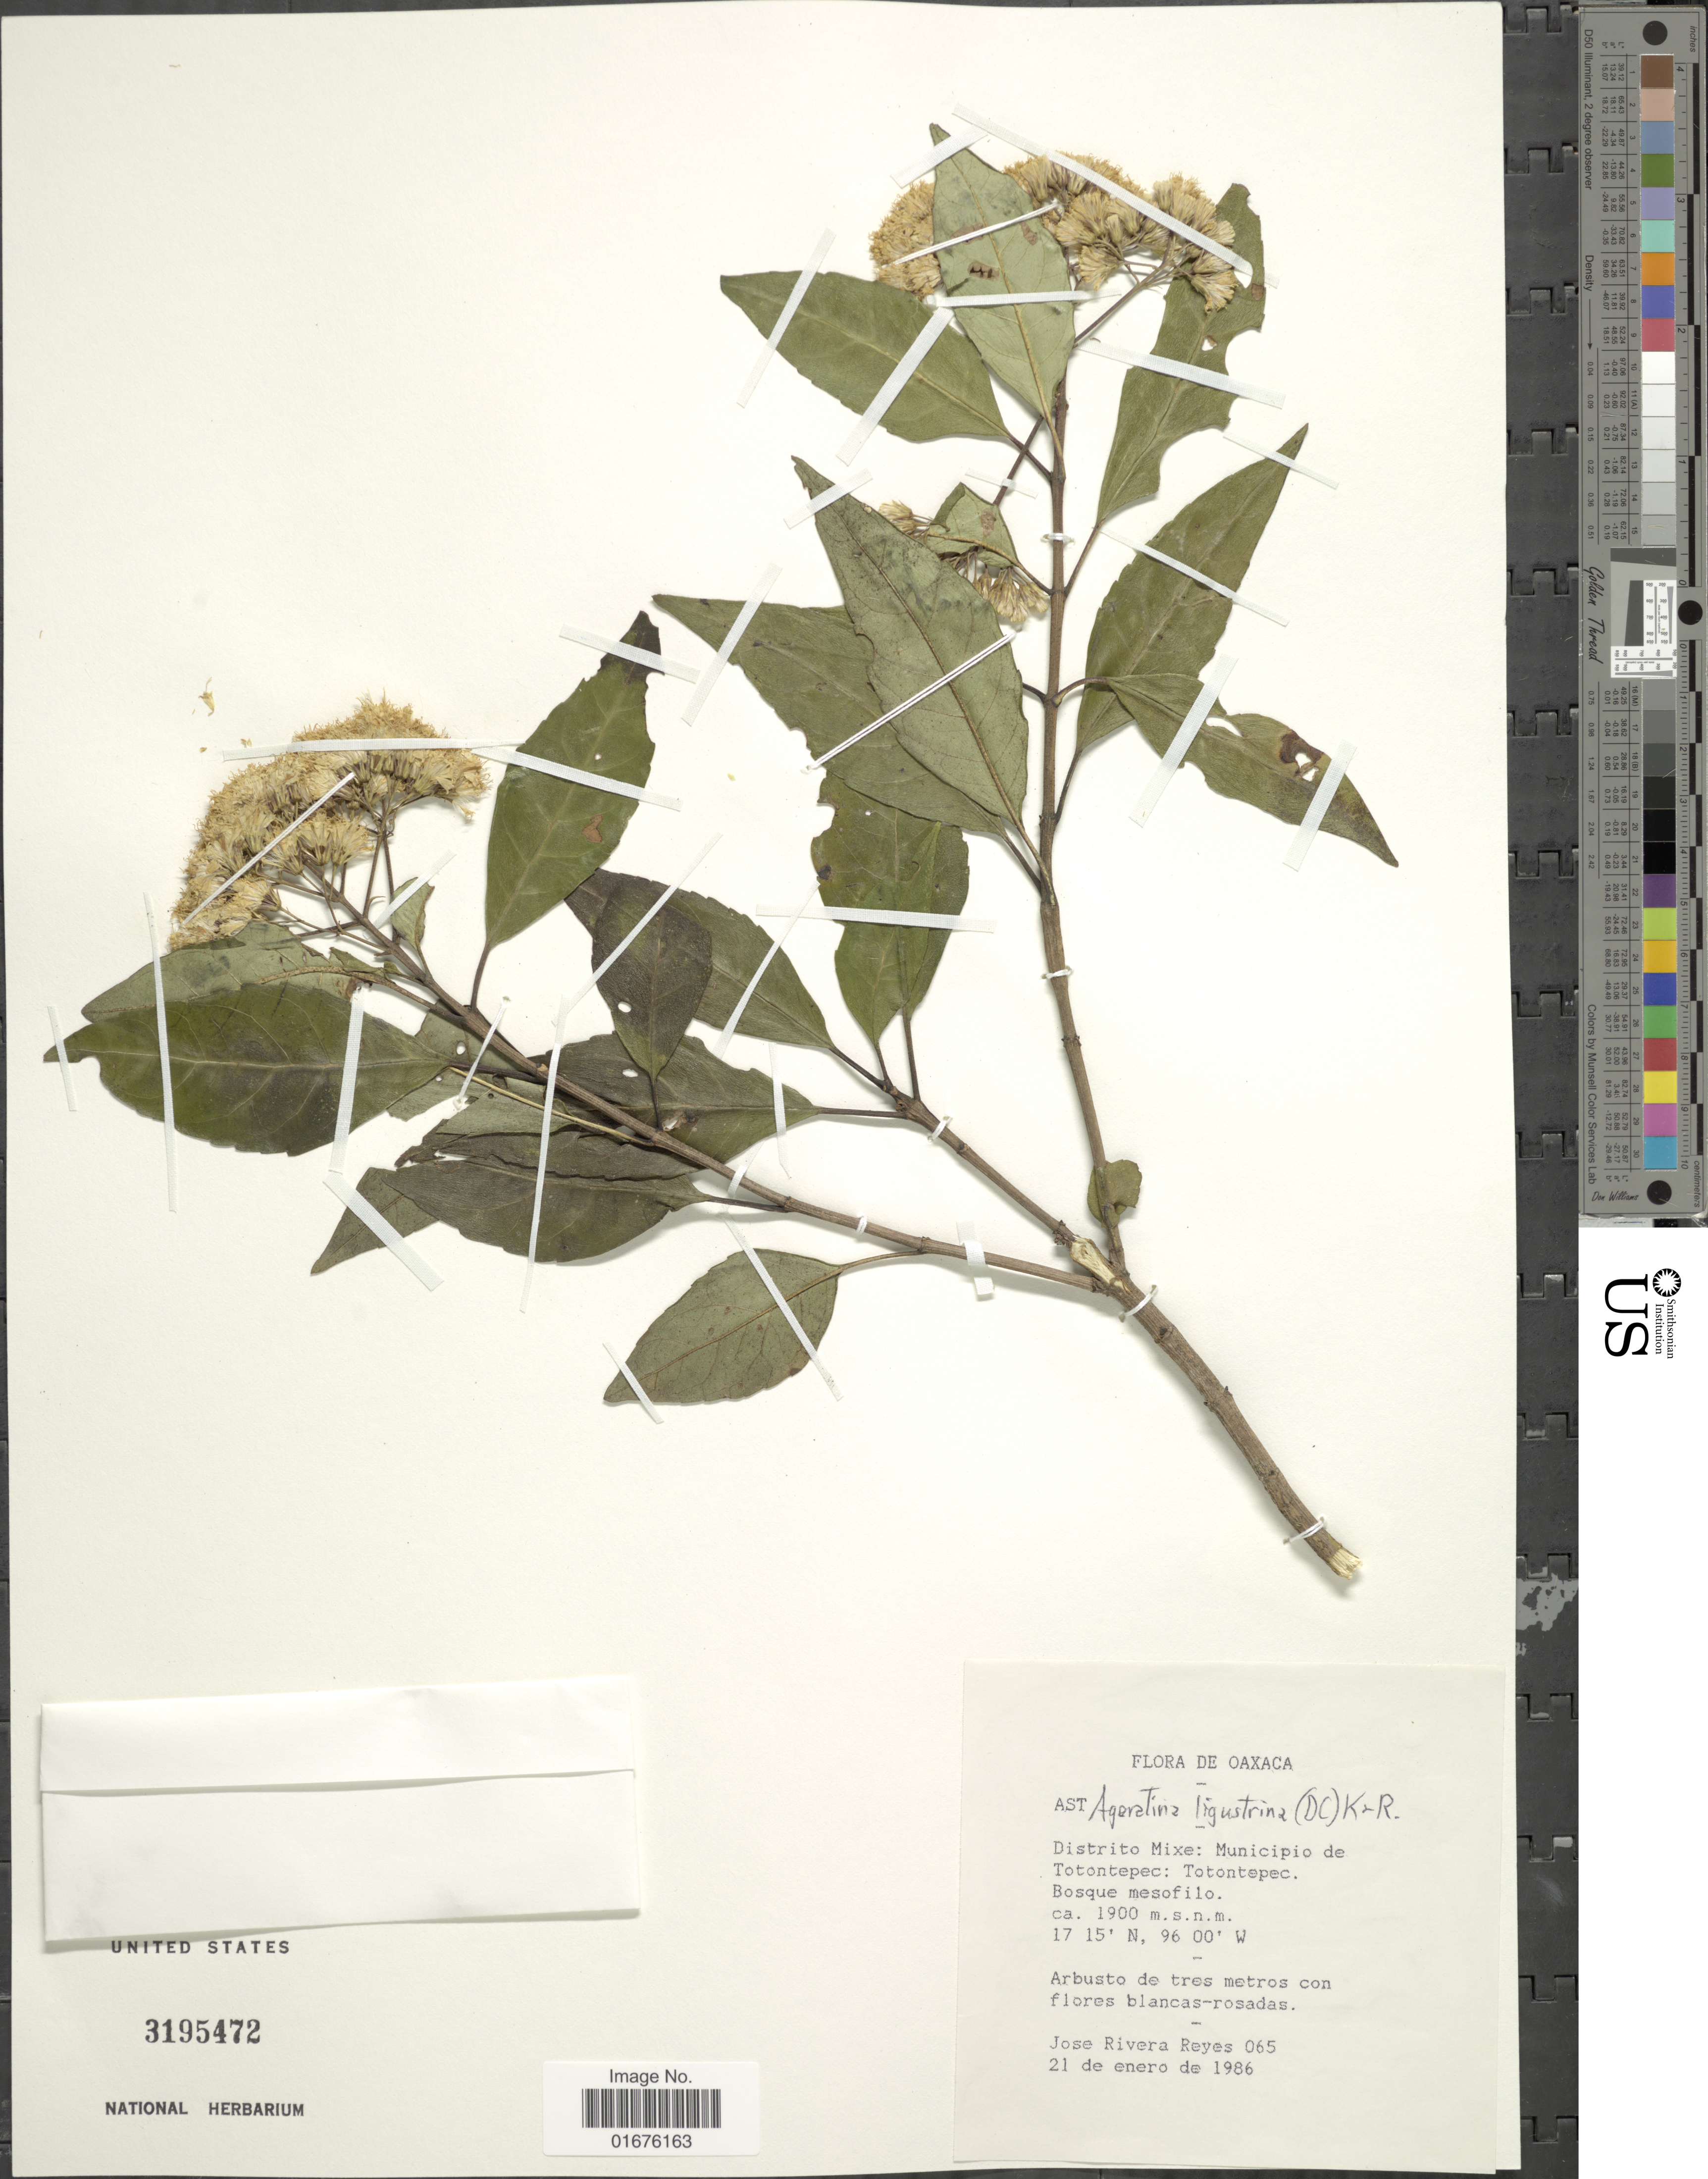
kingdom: Plantae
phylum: Tracheophyta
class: Magnoliopsida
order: Asterales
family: Asteraceae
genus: Ageratina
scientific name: Ageratina ligustrina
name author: (DC.) R.M. King & H. Rob.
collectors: J. Reyes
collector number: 065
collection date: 1986-01-21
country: Mexico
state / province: Oaxaca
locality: Distrito Mixe: Municipio de Totontepec: Totontepec, Bosque mesofilo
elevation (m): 1900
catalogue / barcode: US 3195472